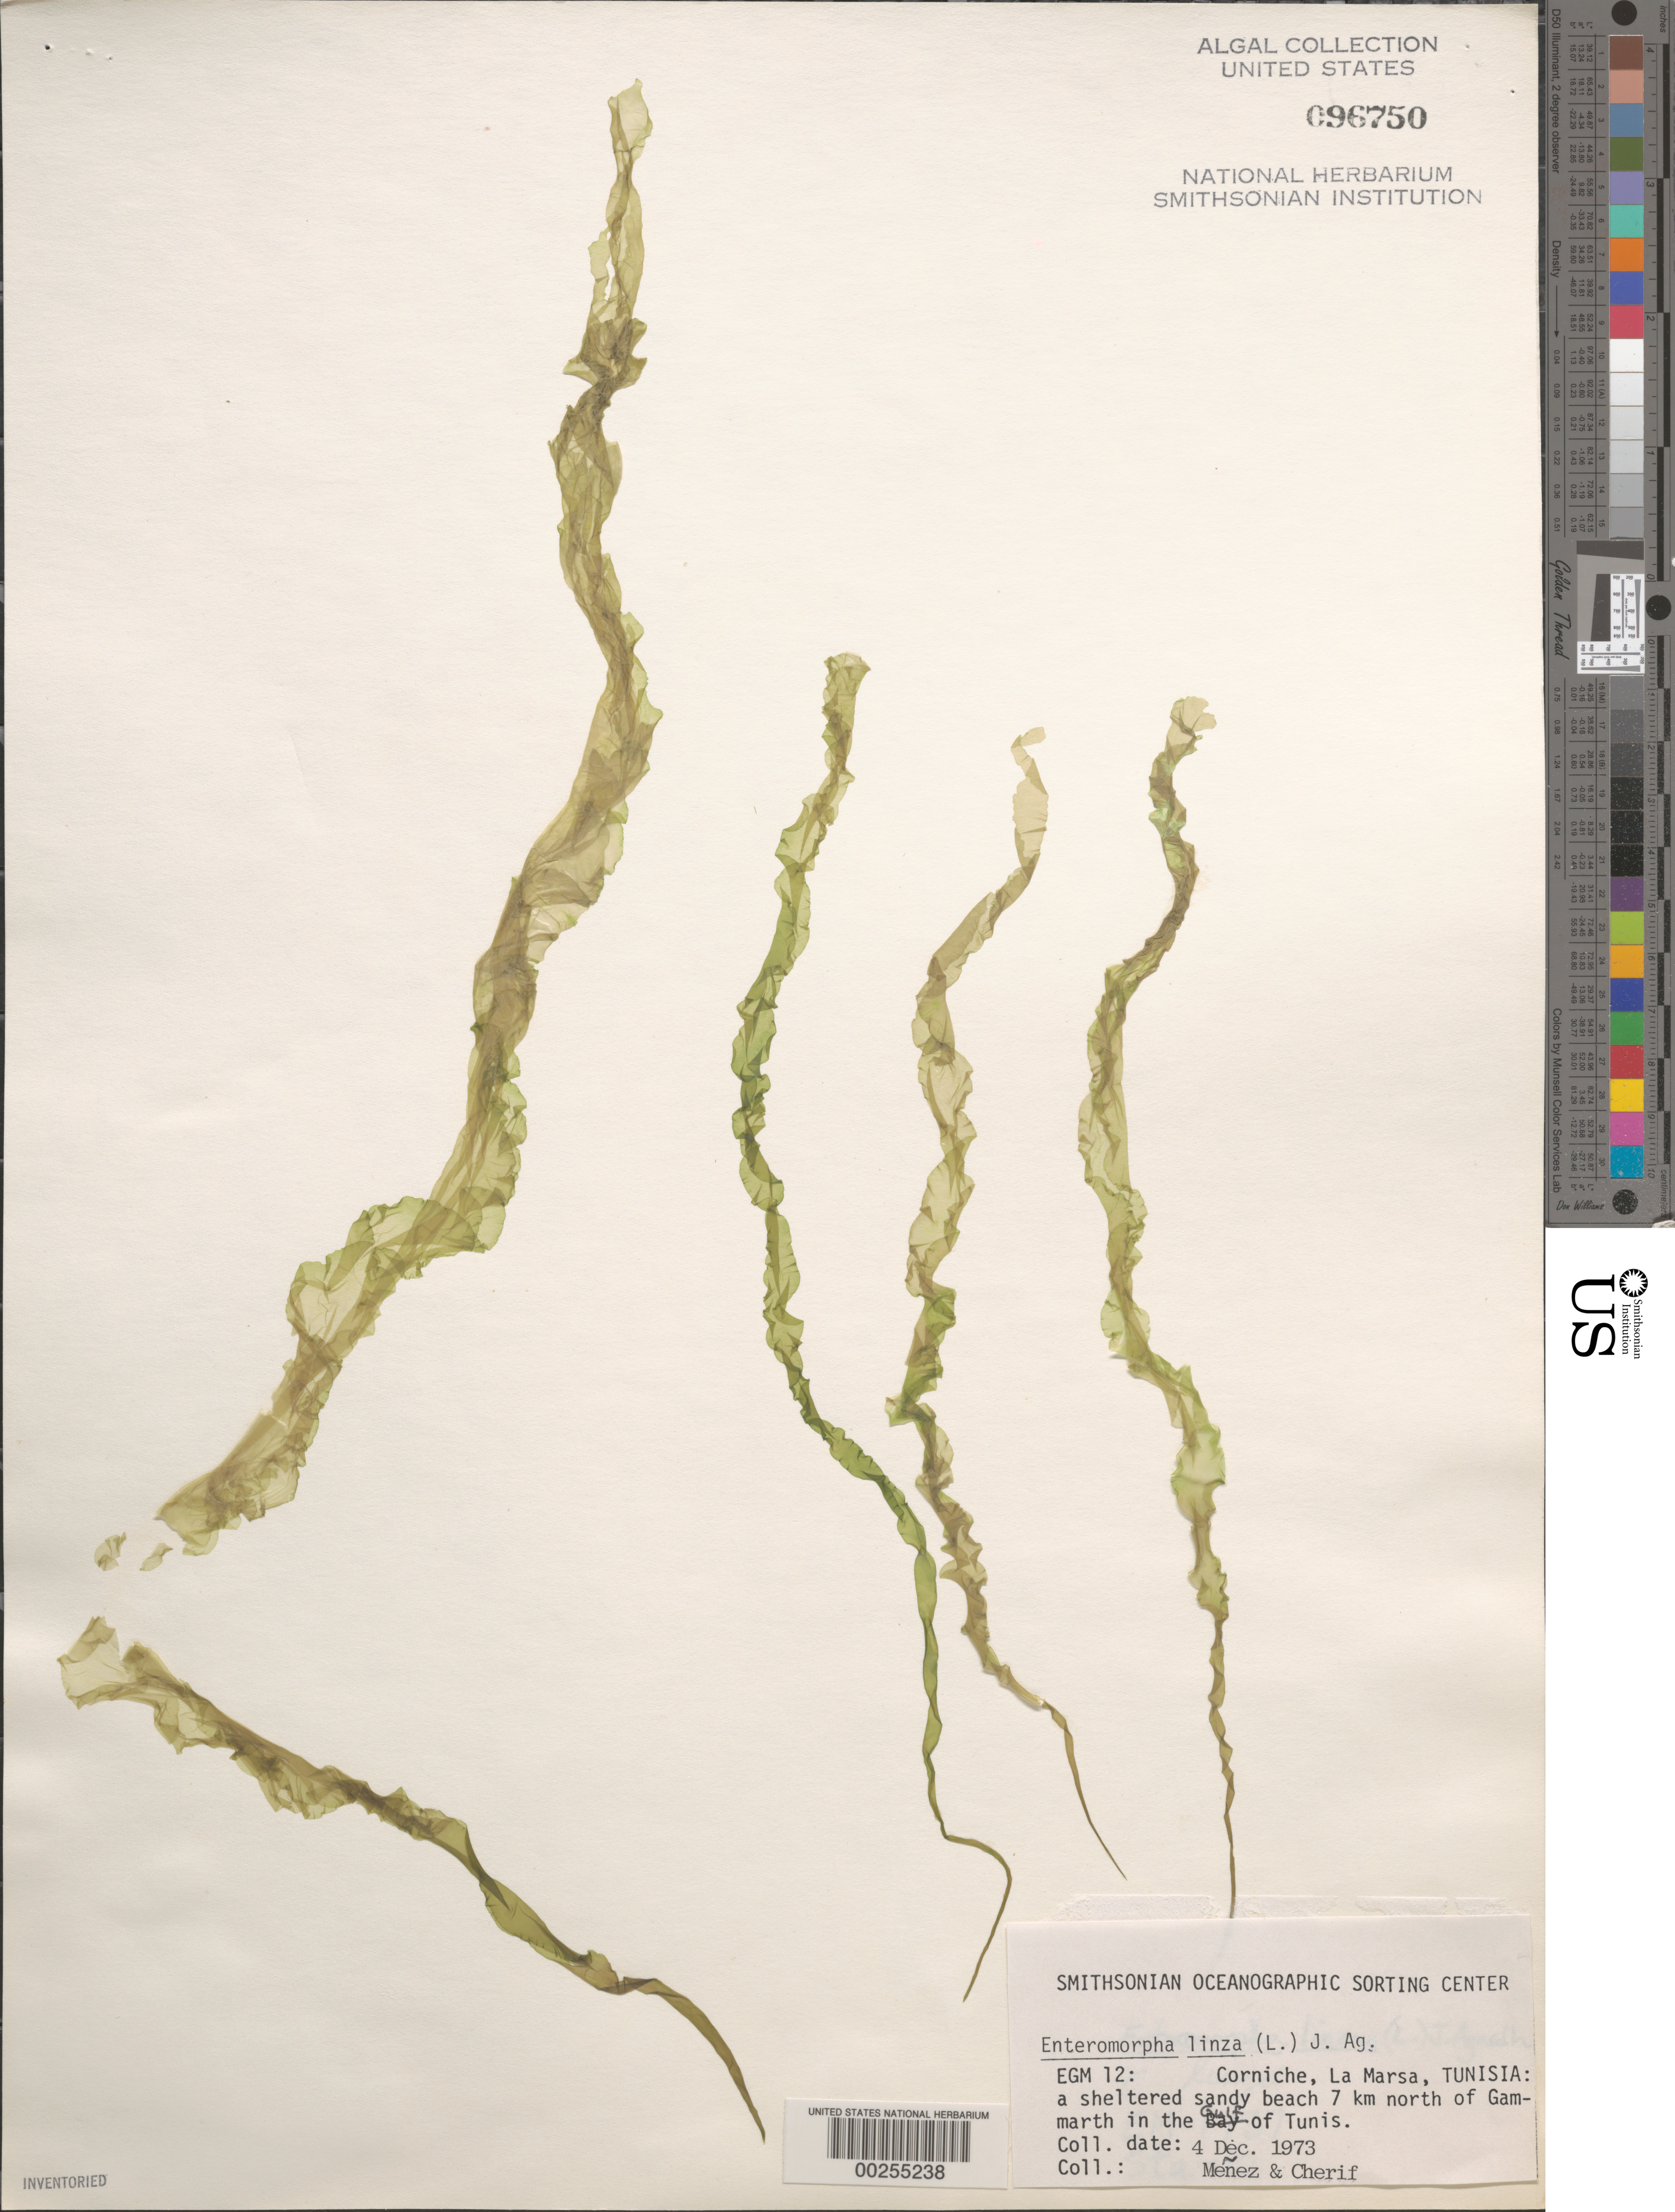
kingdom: Plantae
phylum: Chlorophyta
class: Ulvophyceae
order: Ulvales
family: Ulvaceae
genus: Ulva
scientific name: Ulva linza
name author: L.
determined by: Algae name updating Project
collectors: Meñez & -. Cherif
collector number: EGM 12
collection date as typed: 04 Dec 1973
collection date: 1973-12-04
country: Tunisia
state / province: Tunis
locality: Corniche, la marsa, seven km north of gammarth, gulf of tunis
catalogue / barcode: US 96750